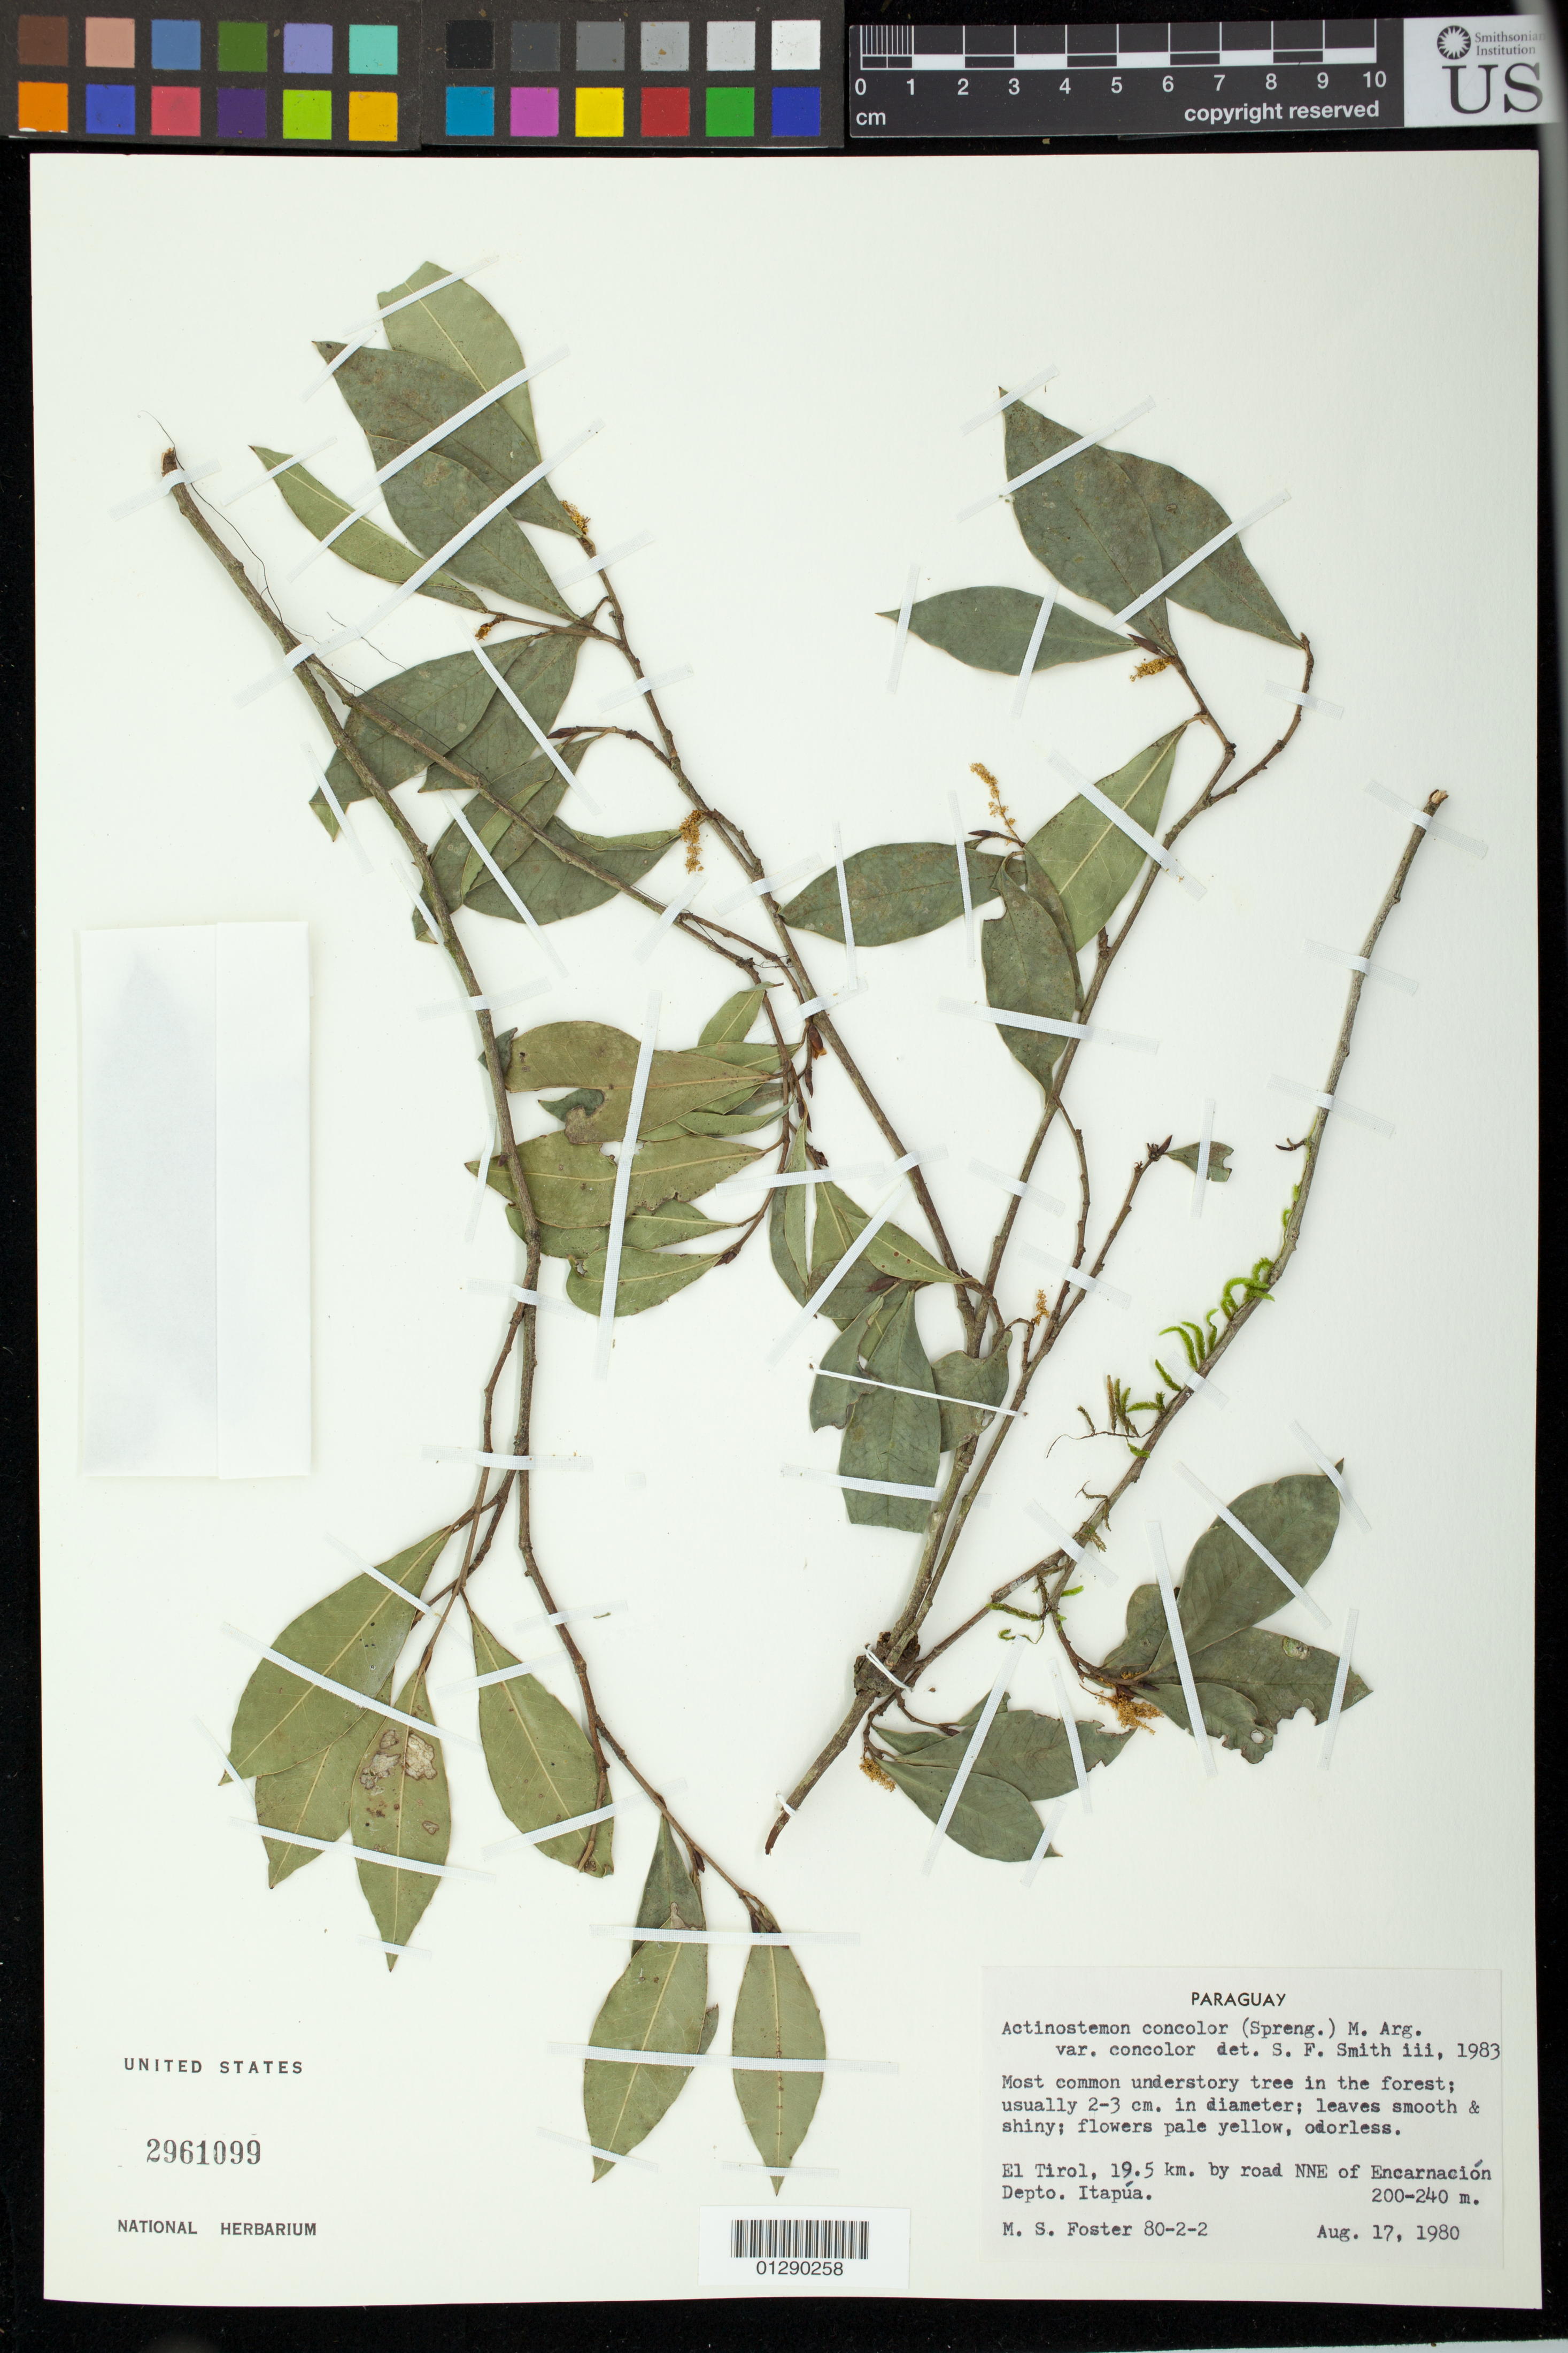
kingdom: Plantae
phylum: Tracheophyta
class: Magnoliopsida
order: Malpighiales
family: Euphorbiaceae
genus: Actinostemon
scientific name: Actinostemon concolor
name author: (Spreng.) Müll. Arg.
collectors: M. Foster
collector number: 80-2-2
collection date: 1980-08-17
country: Paraguay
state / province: Itapua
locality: El Tirol, 19.5 km. by road NNE of Encarnacion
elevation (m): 200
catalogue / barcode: US 2961099